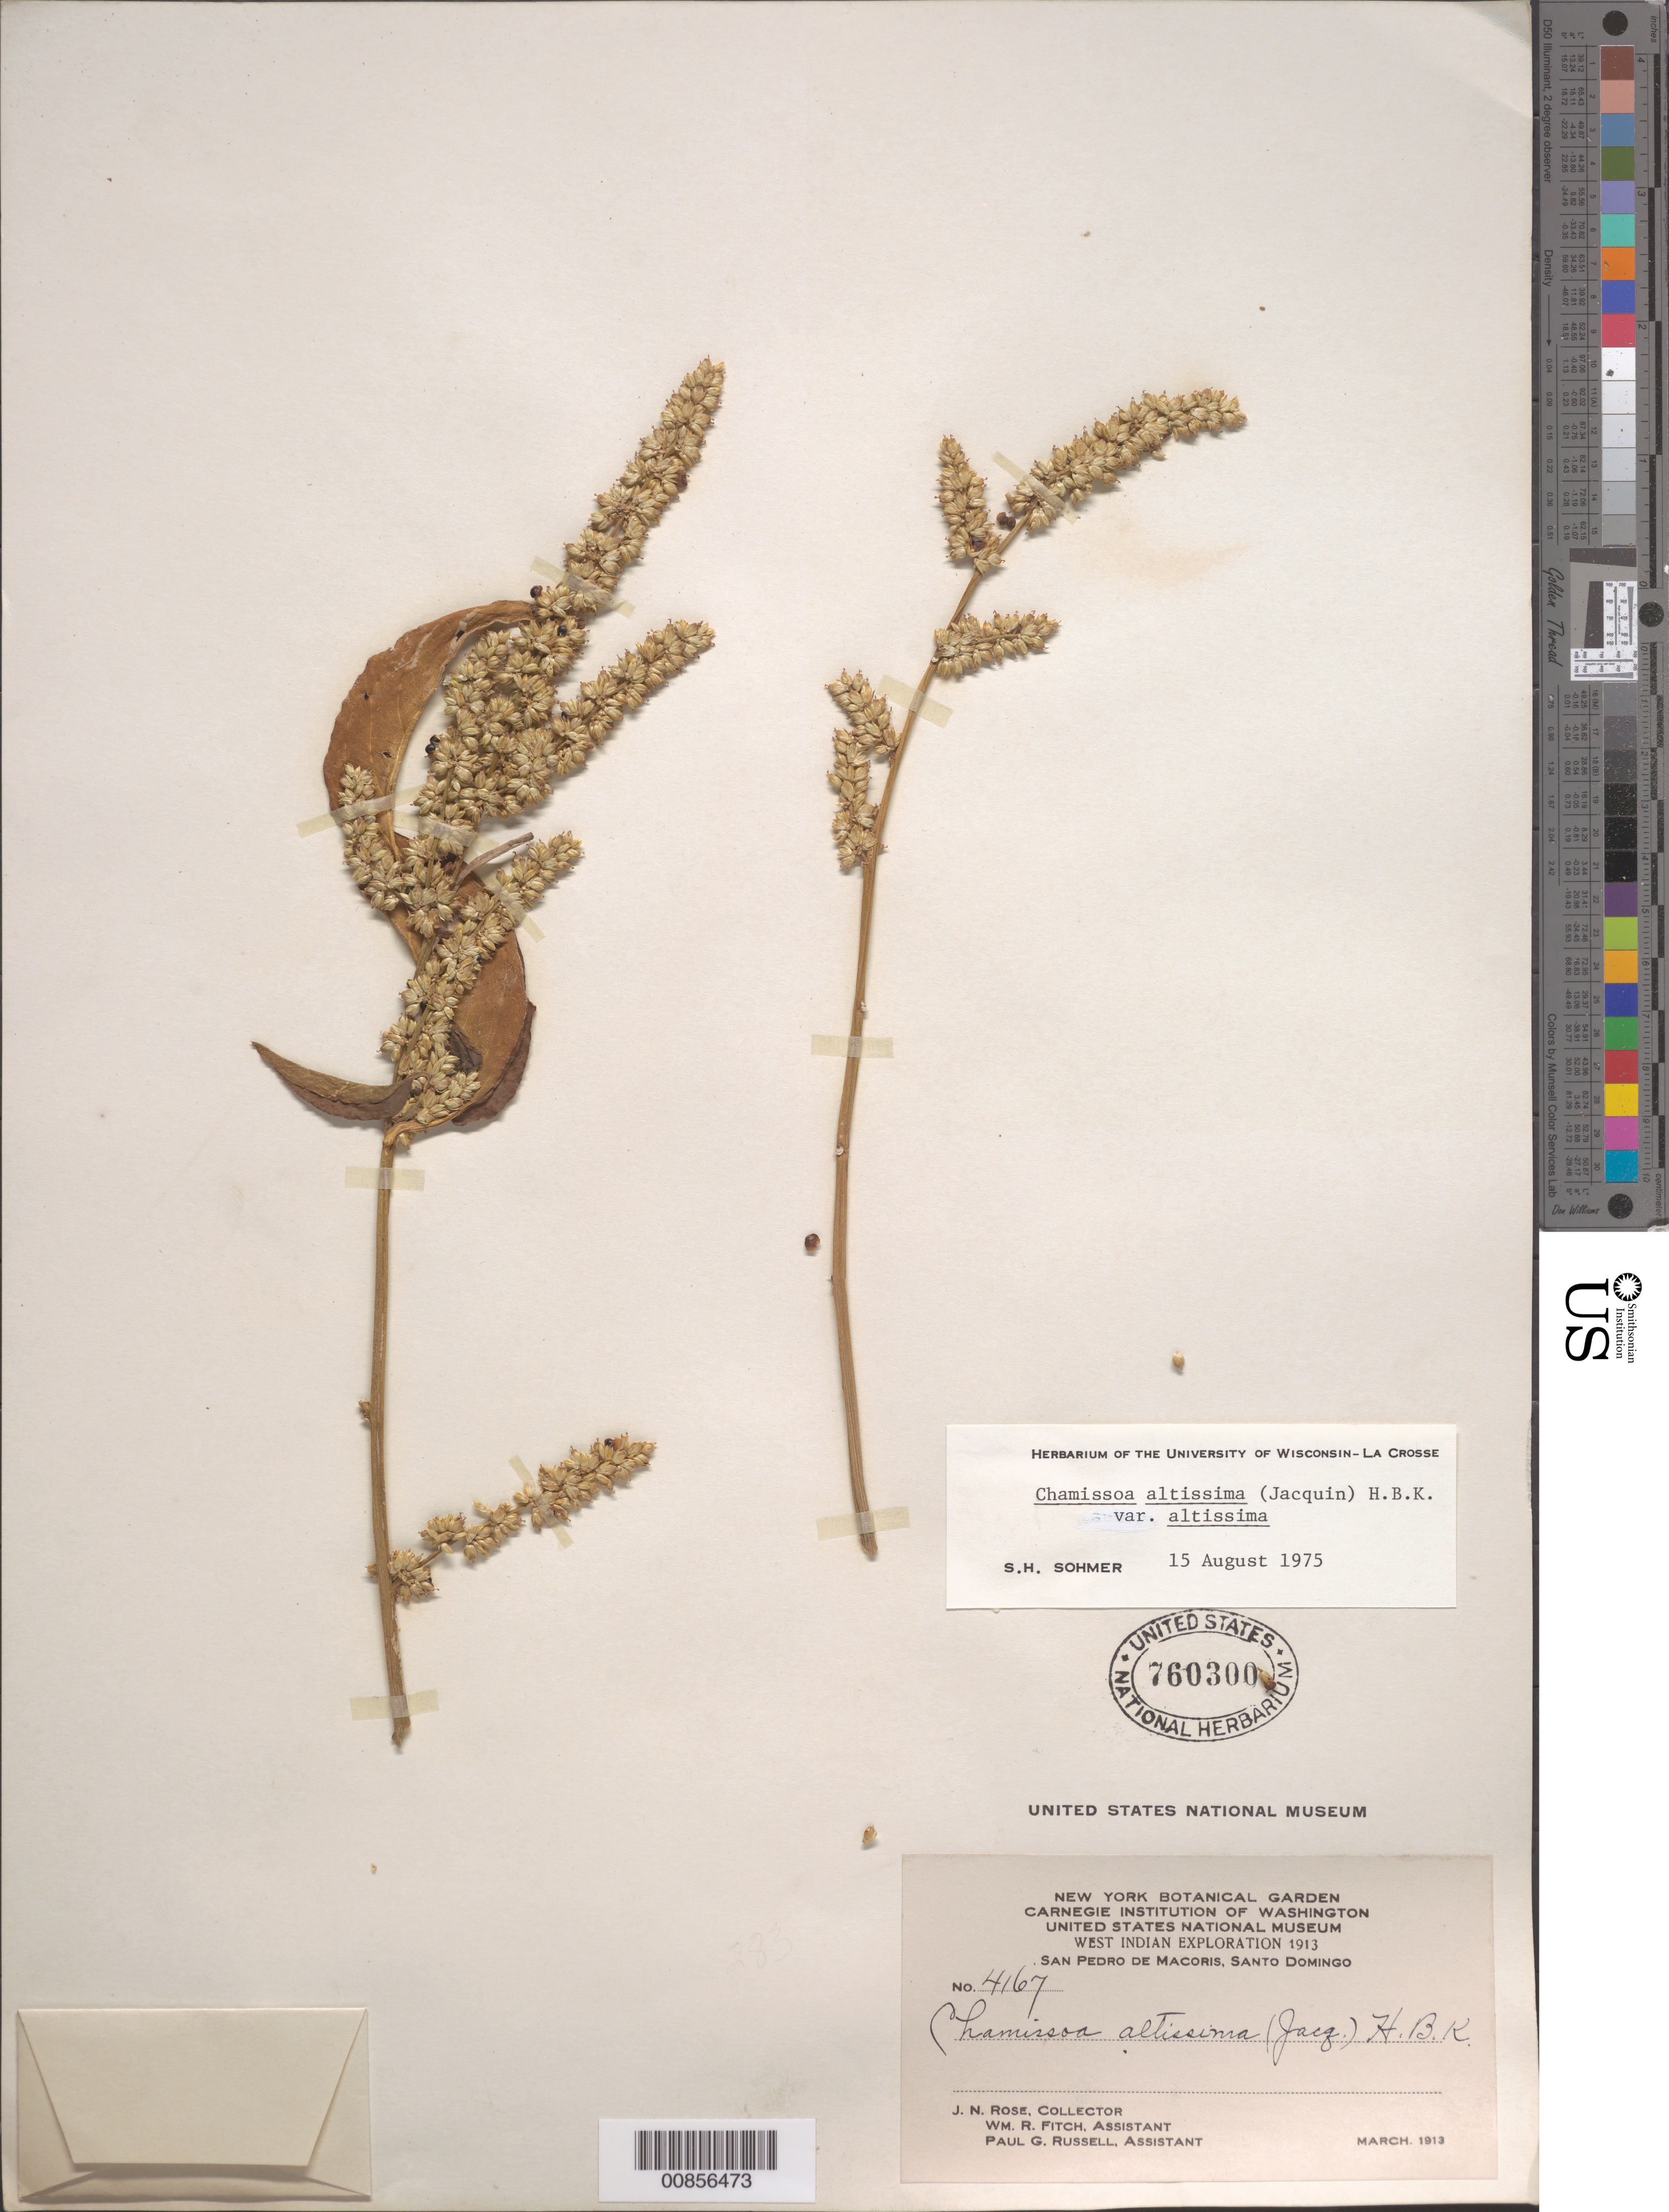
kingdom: Plantae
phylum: Tracheophyta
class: Magnoliopsida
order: Caryophyllales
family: Amaranthaceae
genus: Chamissoa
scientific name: Chamissoa altissima var. altissima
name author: (Jacq.) Kunth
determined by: Sohmer, S. H.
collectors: J. N. Rose, W. R. Fitch & P. G. Russell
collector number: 4167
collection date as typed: Mar 1913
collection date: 1913-03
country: Dominican Republic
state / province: San Pedro de Macoris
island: Hispaniola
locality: San Pedro de Macoris, Santo Domingo.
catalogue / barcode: US 760300